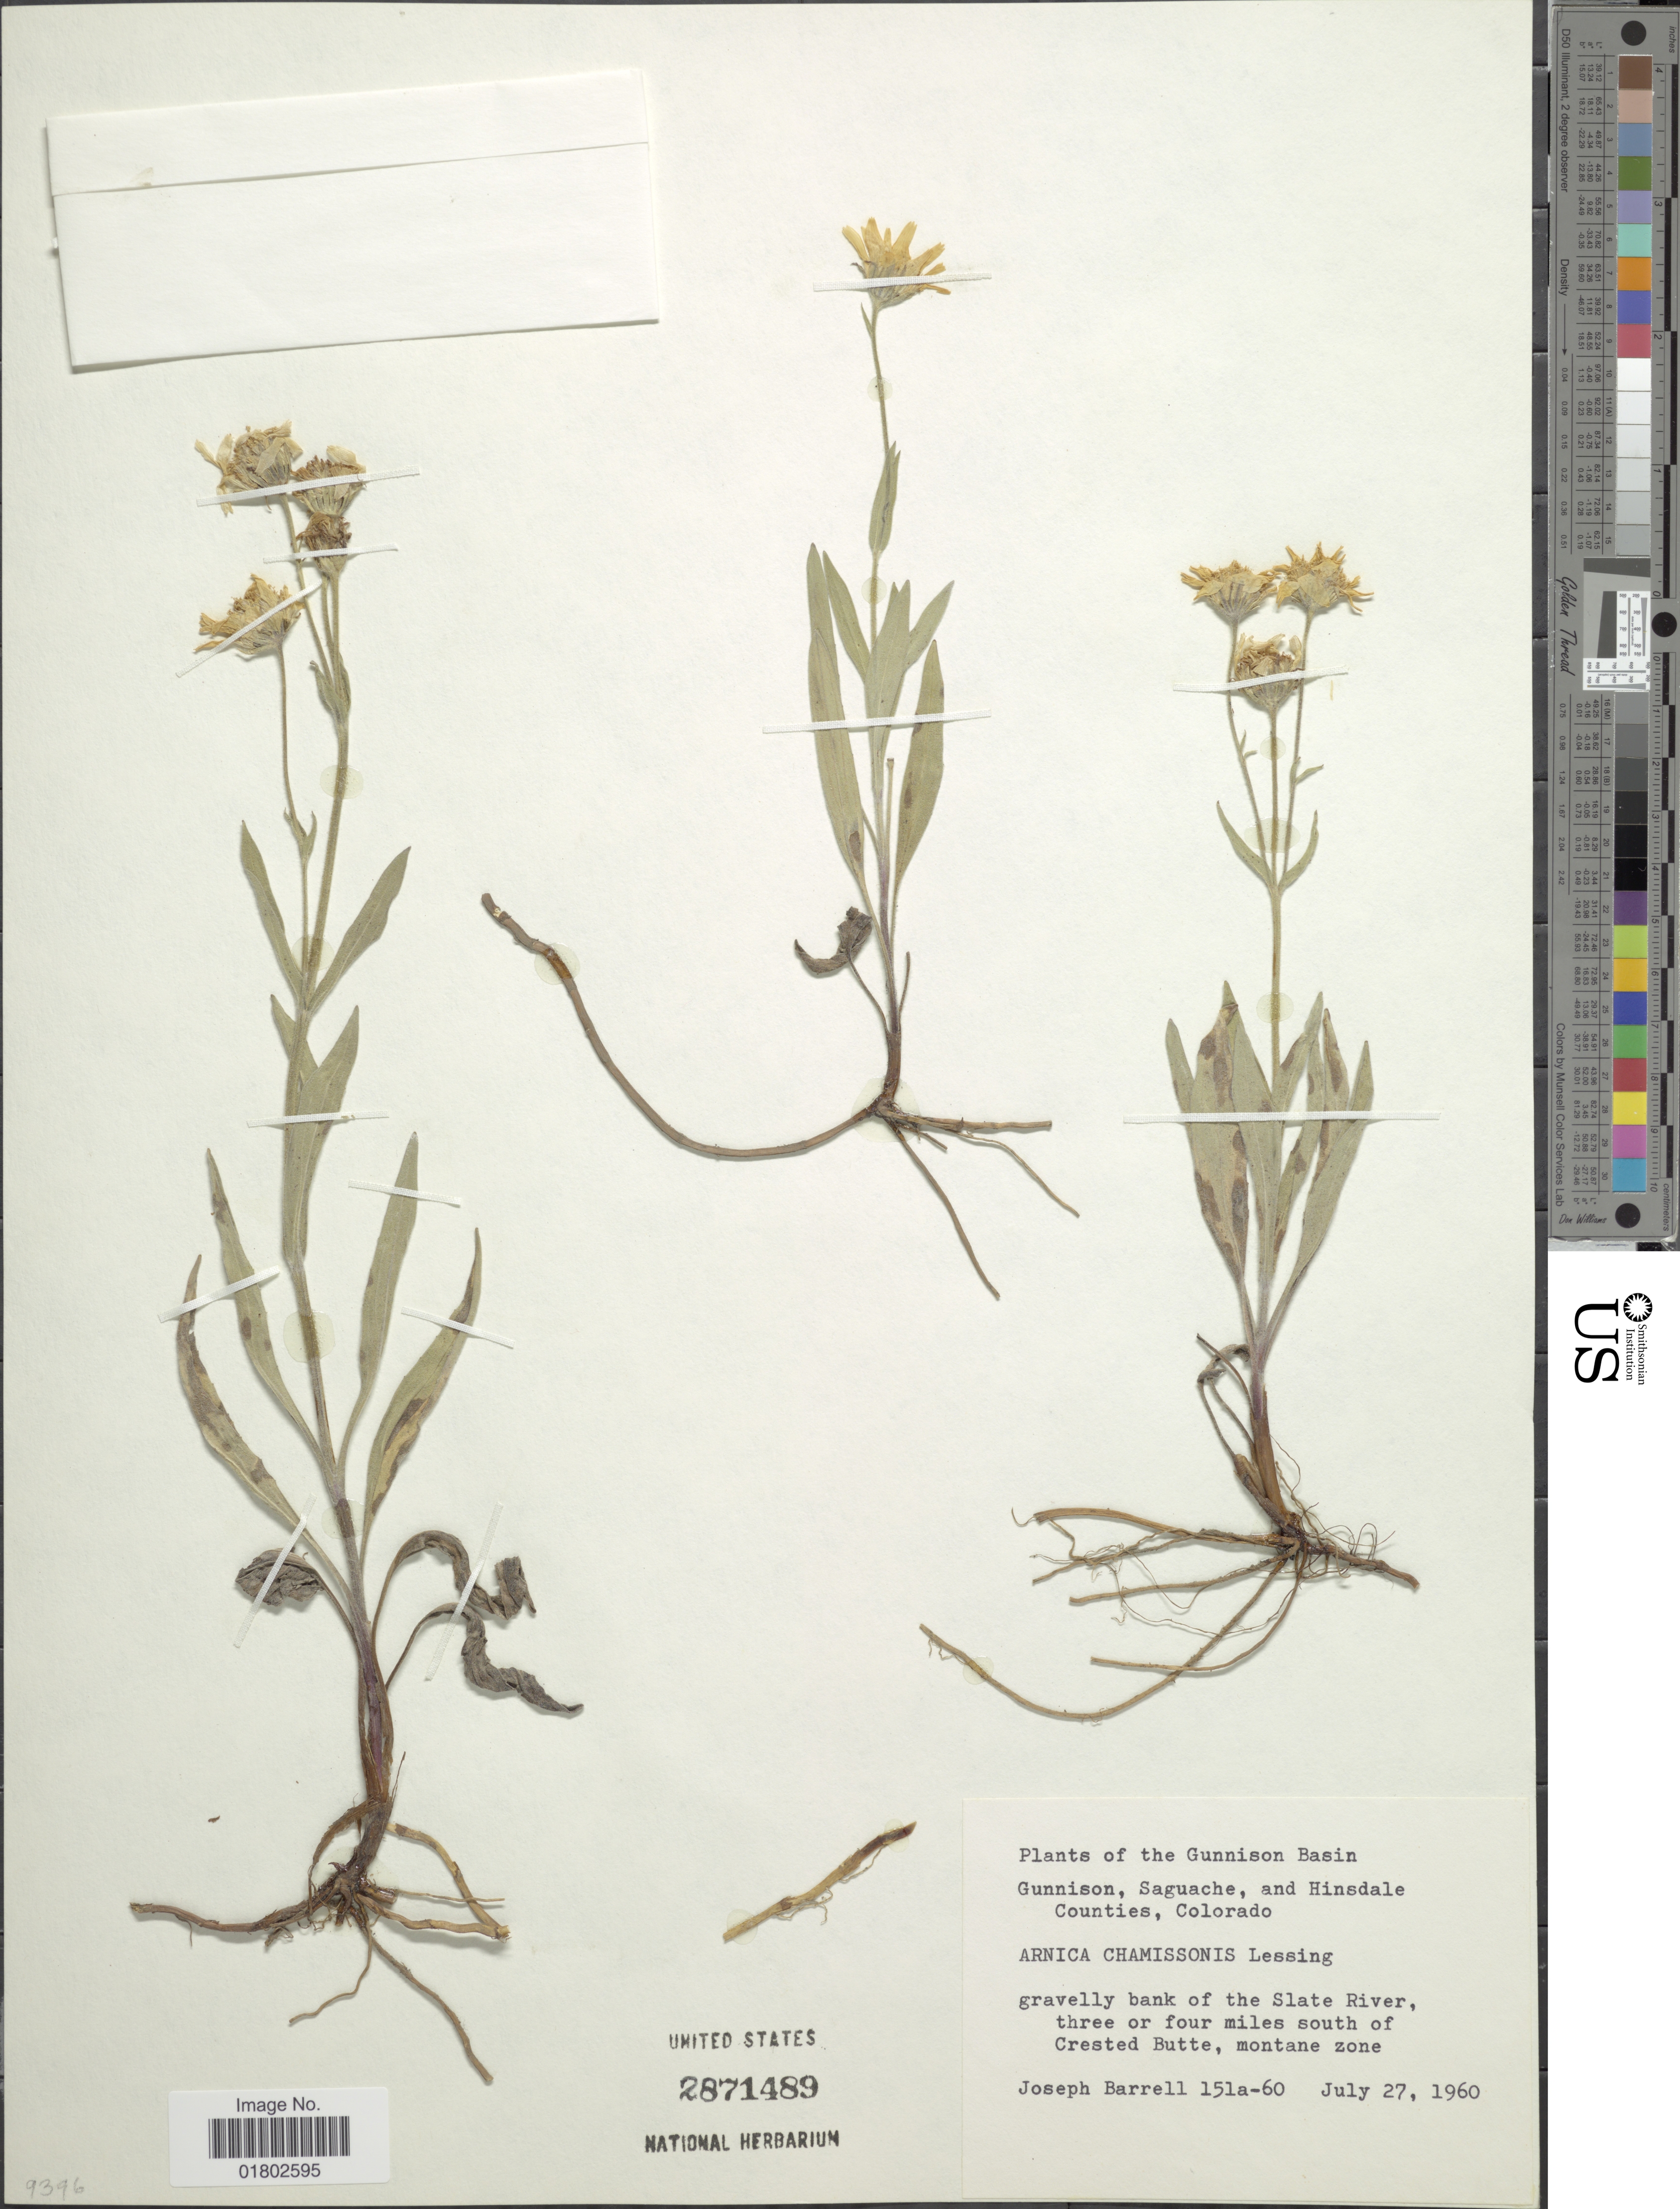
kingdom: Plantae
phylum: Tracheophyta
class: Magnoliopsida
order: Asterales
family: Asteraceae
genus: Arnica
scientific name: Arnica chamissonis subsp. foliosa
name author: (Nutt.) Maguire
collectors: J. Barrell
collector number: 151a-60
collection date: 1960-07-27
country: United States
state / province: Colorado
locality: Gunnison Basin, Gunnison, Saguache, and Hinsdale Counties, gravelly bank of the Slate River, three or four miles south of Crested Butte, montane zone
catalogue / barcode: US 2871489